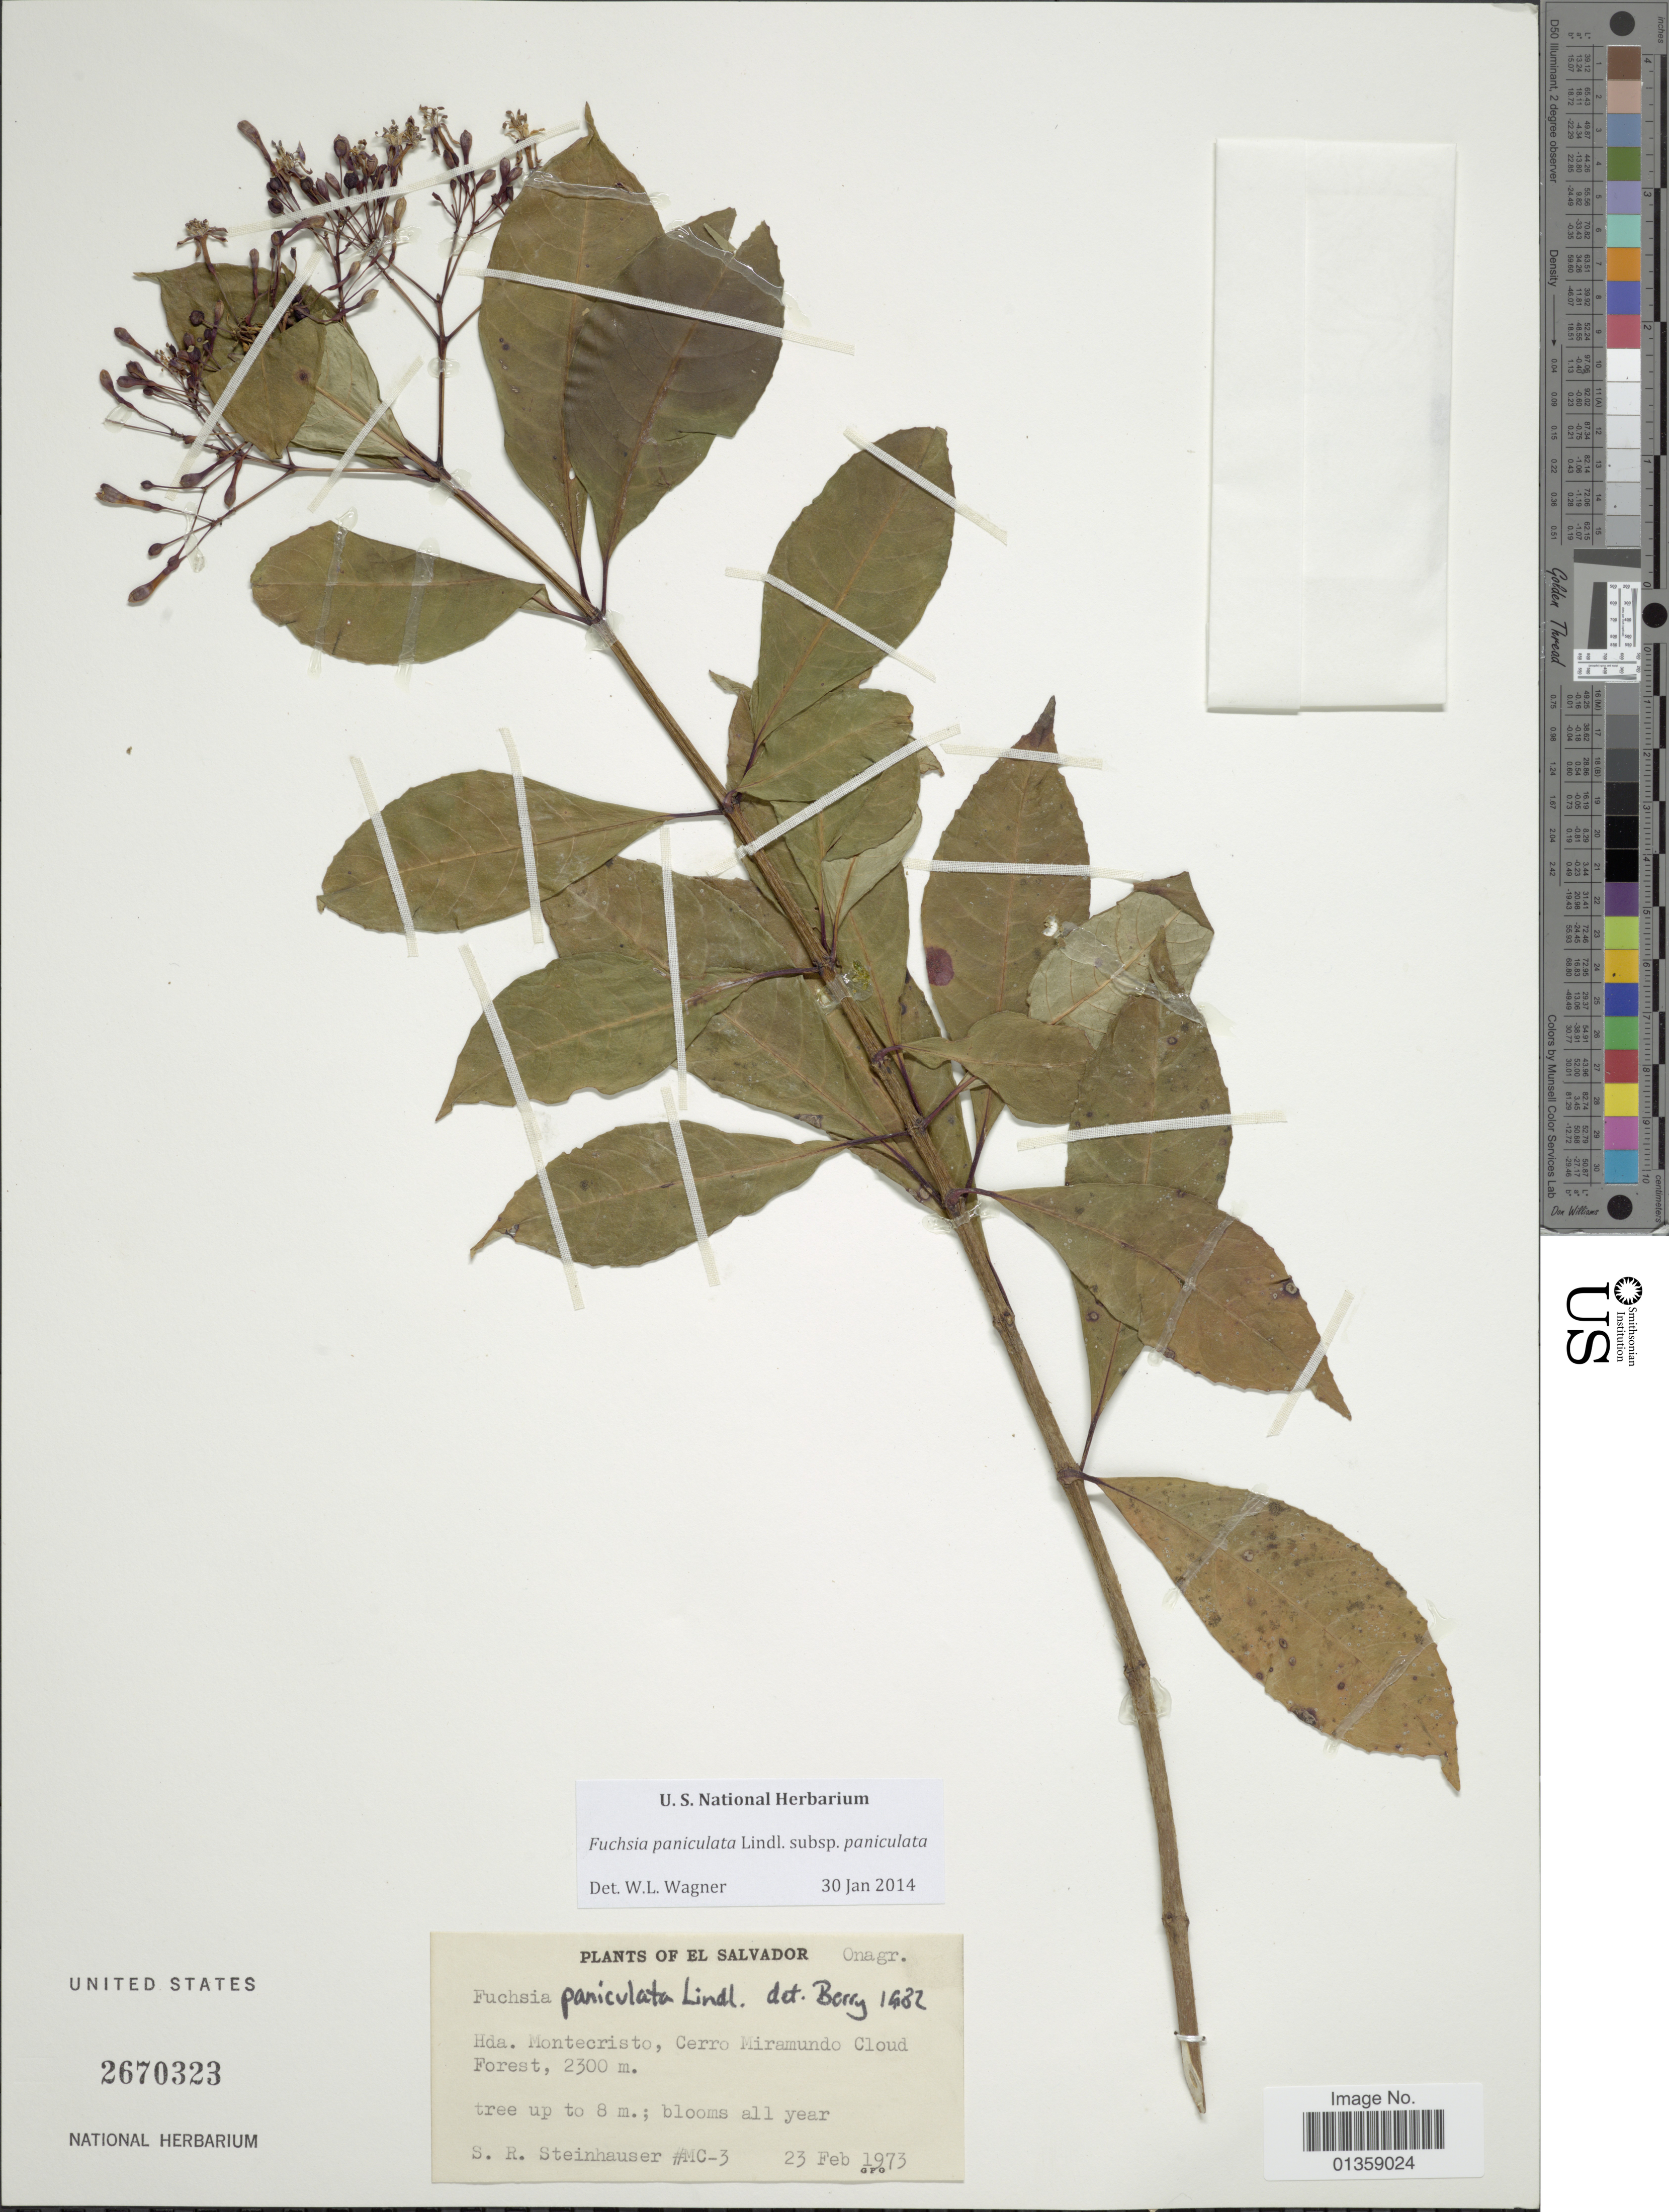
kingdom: Plantae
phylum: Tracheophyta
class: Magnoliopsida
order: Myrtales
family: Onagraceae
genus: Fuchsia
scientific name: Fuchsia paniculata subsp. paniculata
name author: Lindl.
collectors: S. Steinhauser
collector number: MC-3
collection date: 1973-02-23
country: El Salvador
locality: Hda. Montecristo, Cerro Miramundo Cloud Forest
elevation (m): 2300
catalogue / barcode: US 2670323